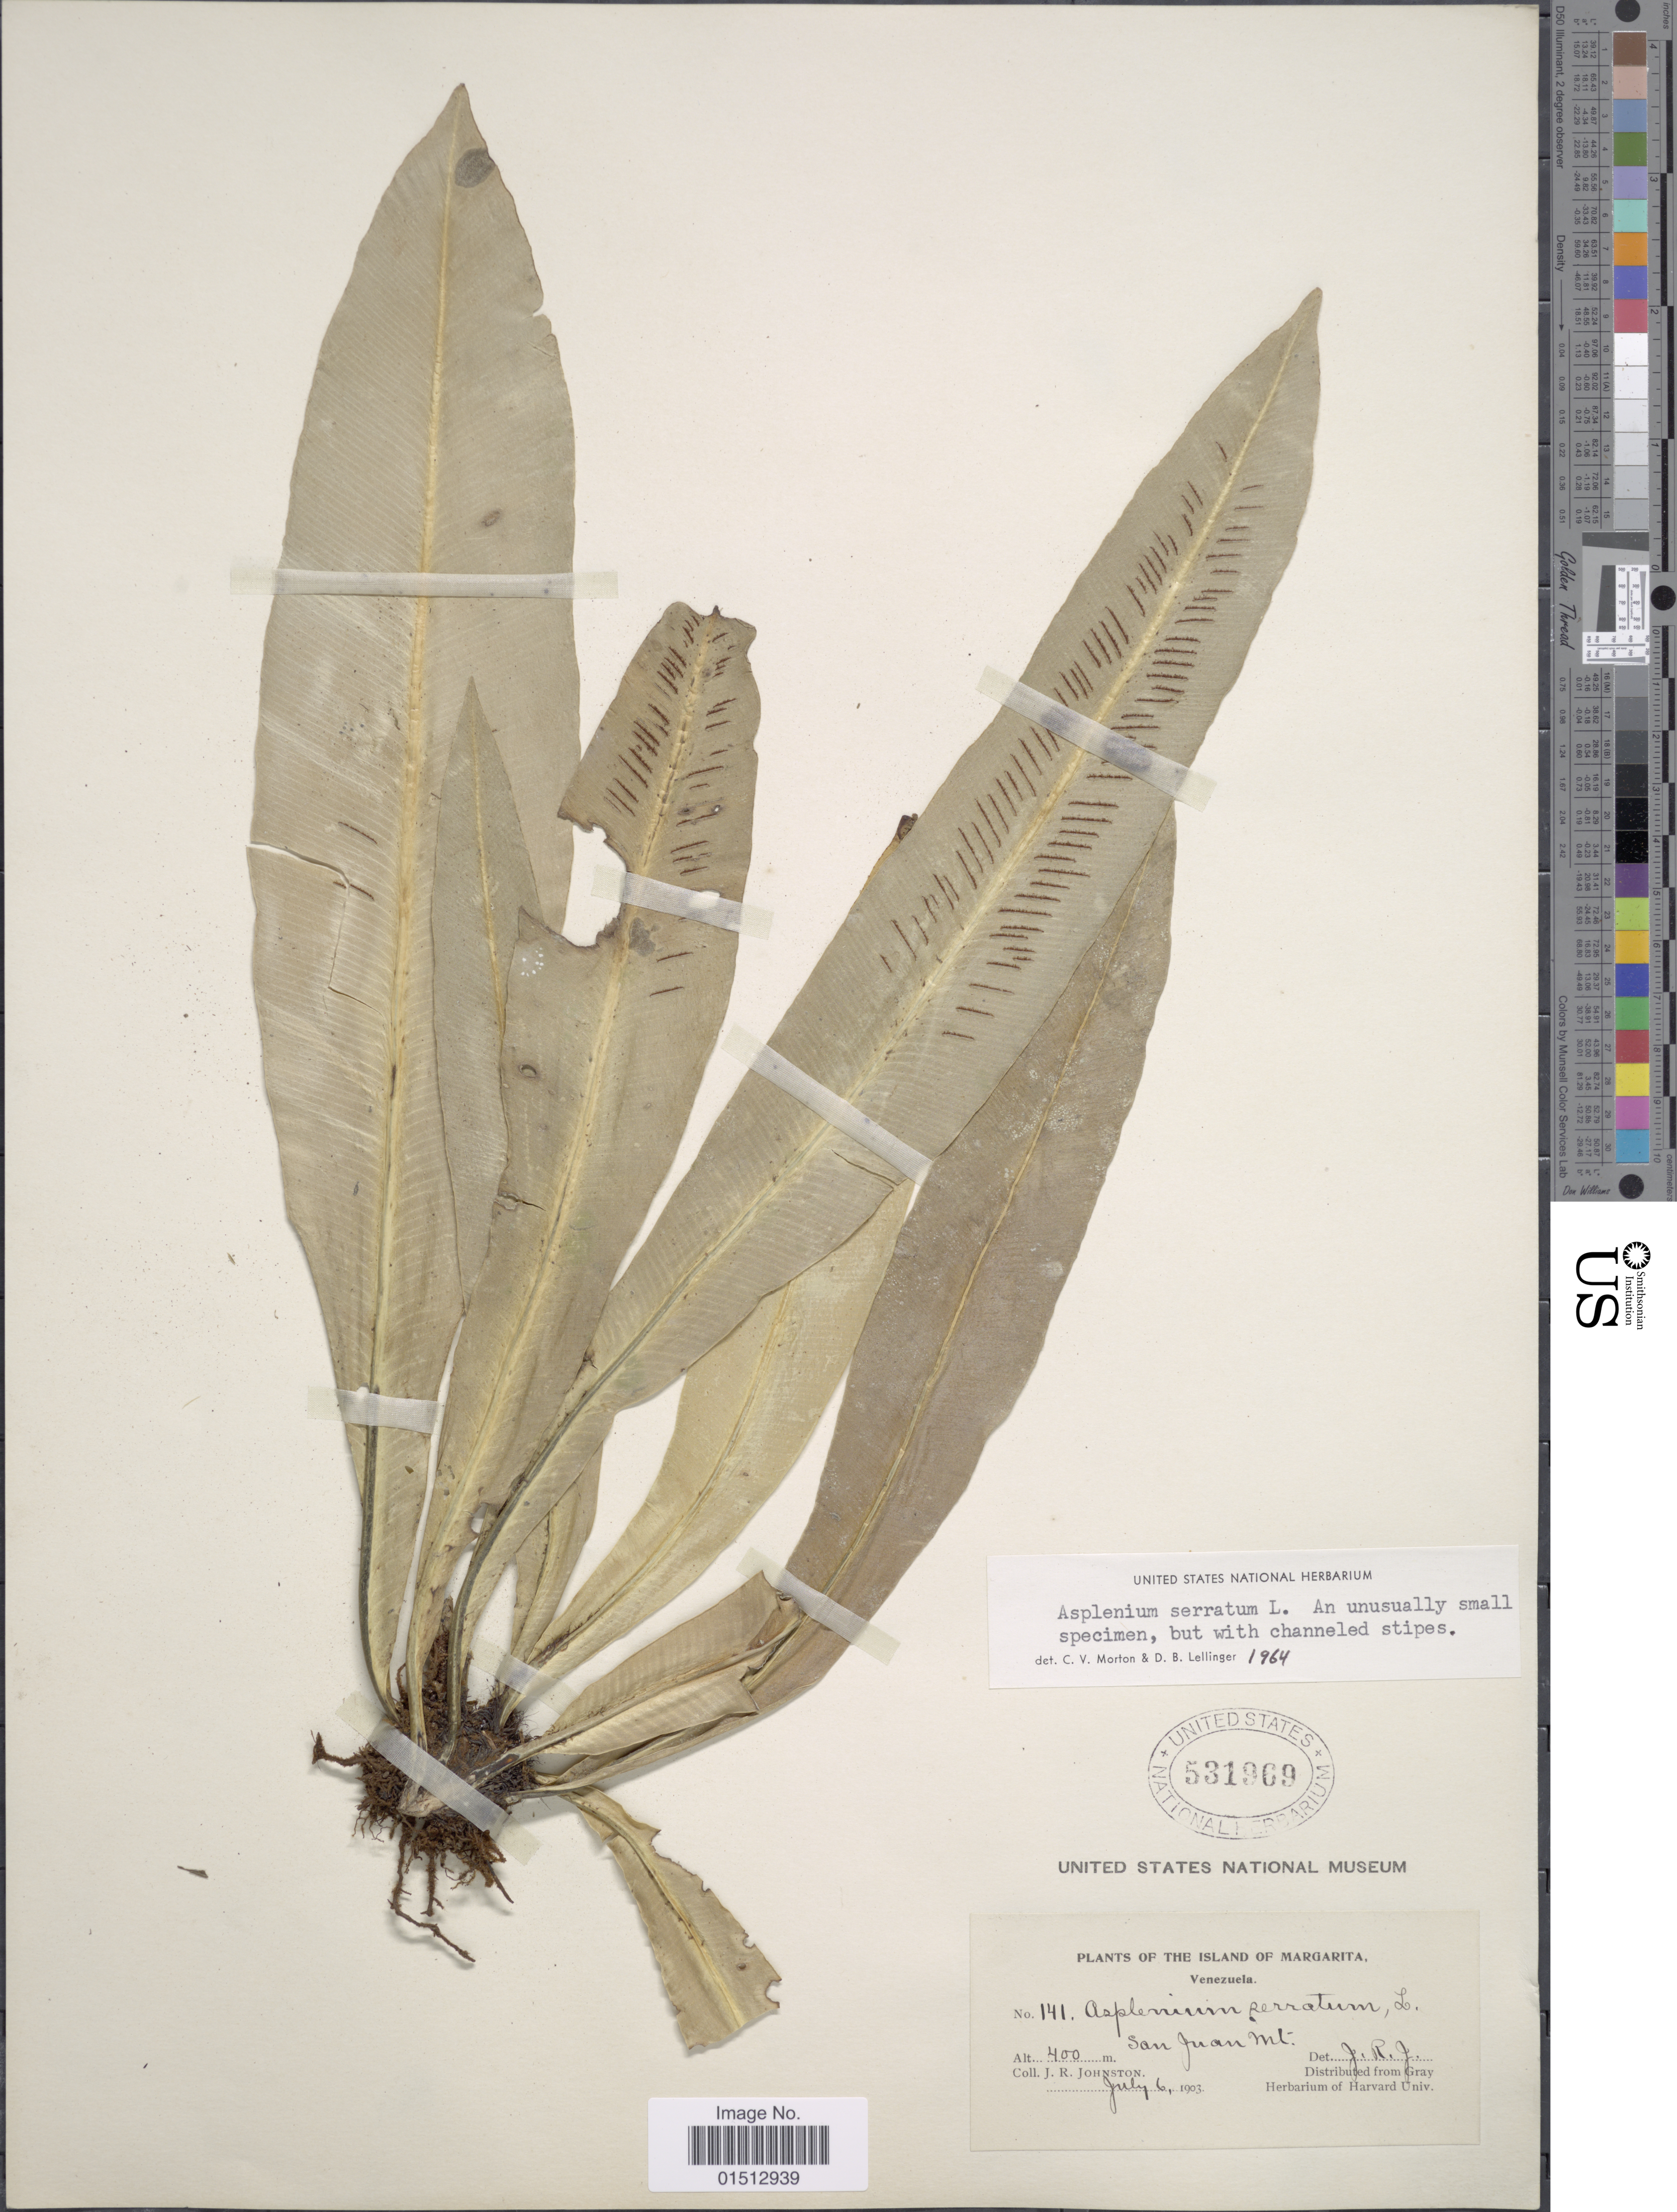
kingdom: Plantae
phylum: Tracheophyta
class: Polypodiopsida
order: Polypodiales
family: Aspleniaceae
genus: Asplenium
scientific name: Asplenium serratum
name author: L.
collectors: J. Johnston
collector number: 141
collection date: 1903-07-06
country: Venezuela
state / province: Nueva Esparta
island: Margarita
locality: Islands of Margarita, Venezuela, San Juan Mt.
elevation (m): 400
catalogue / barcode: US 531969